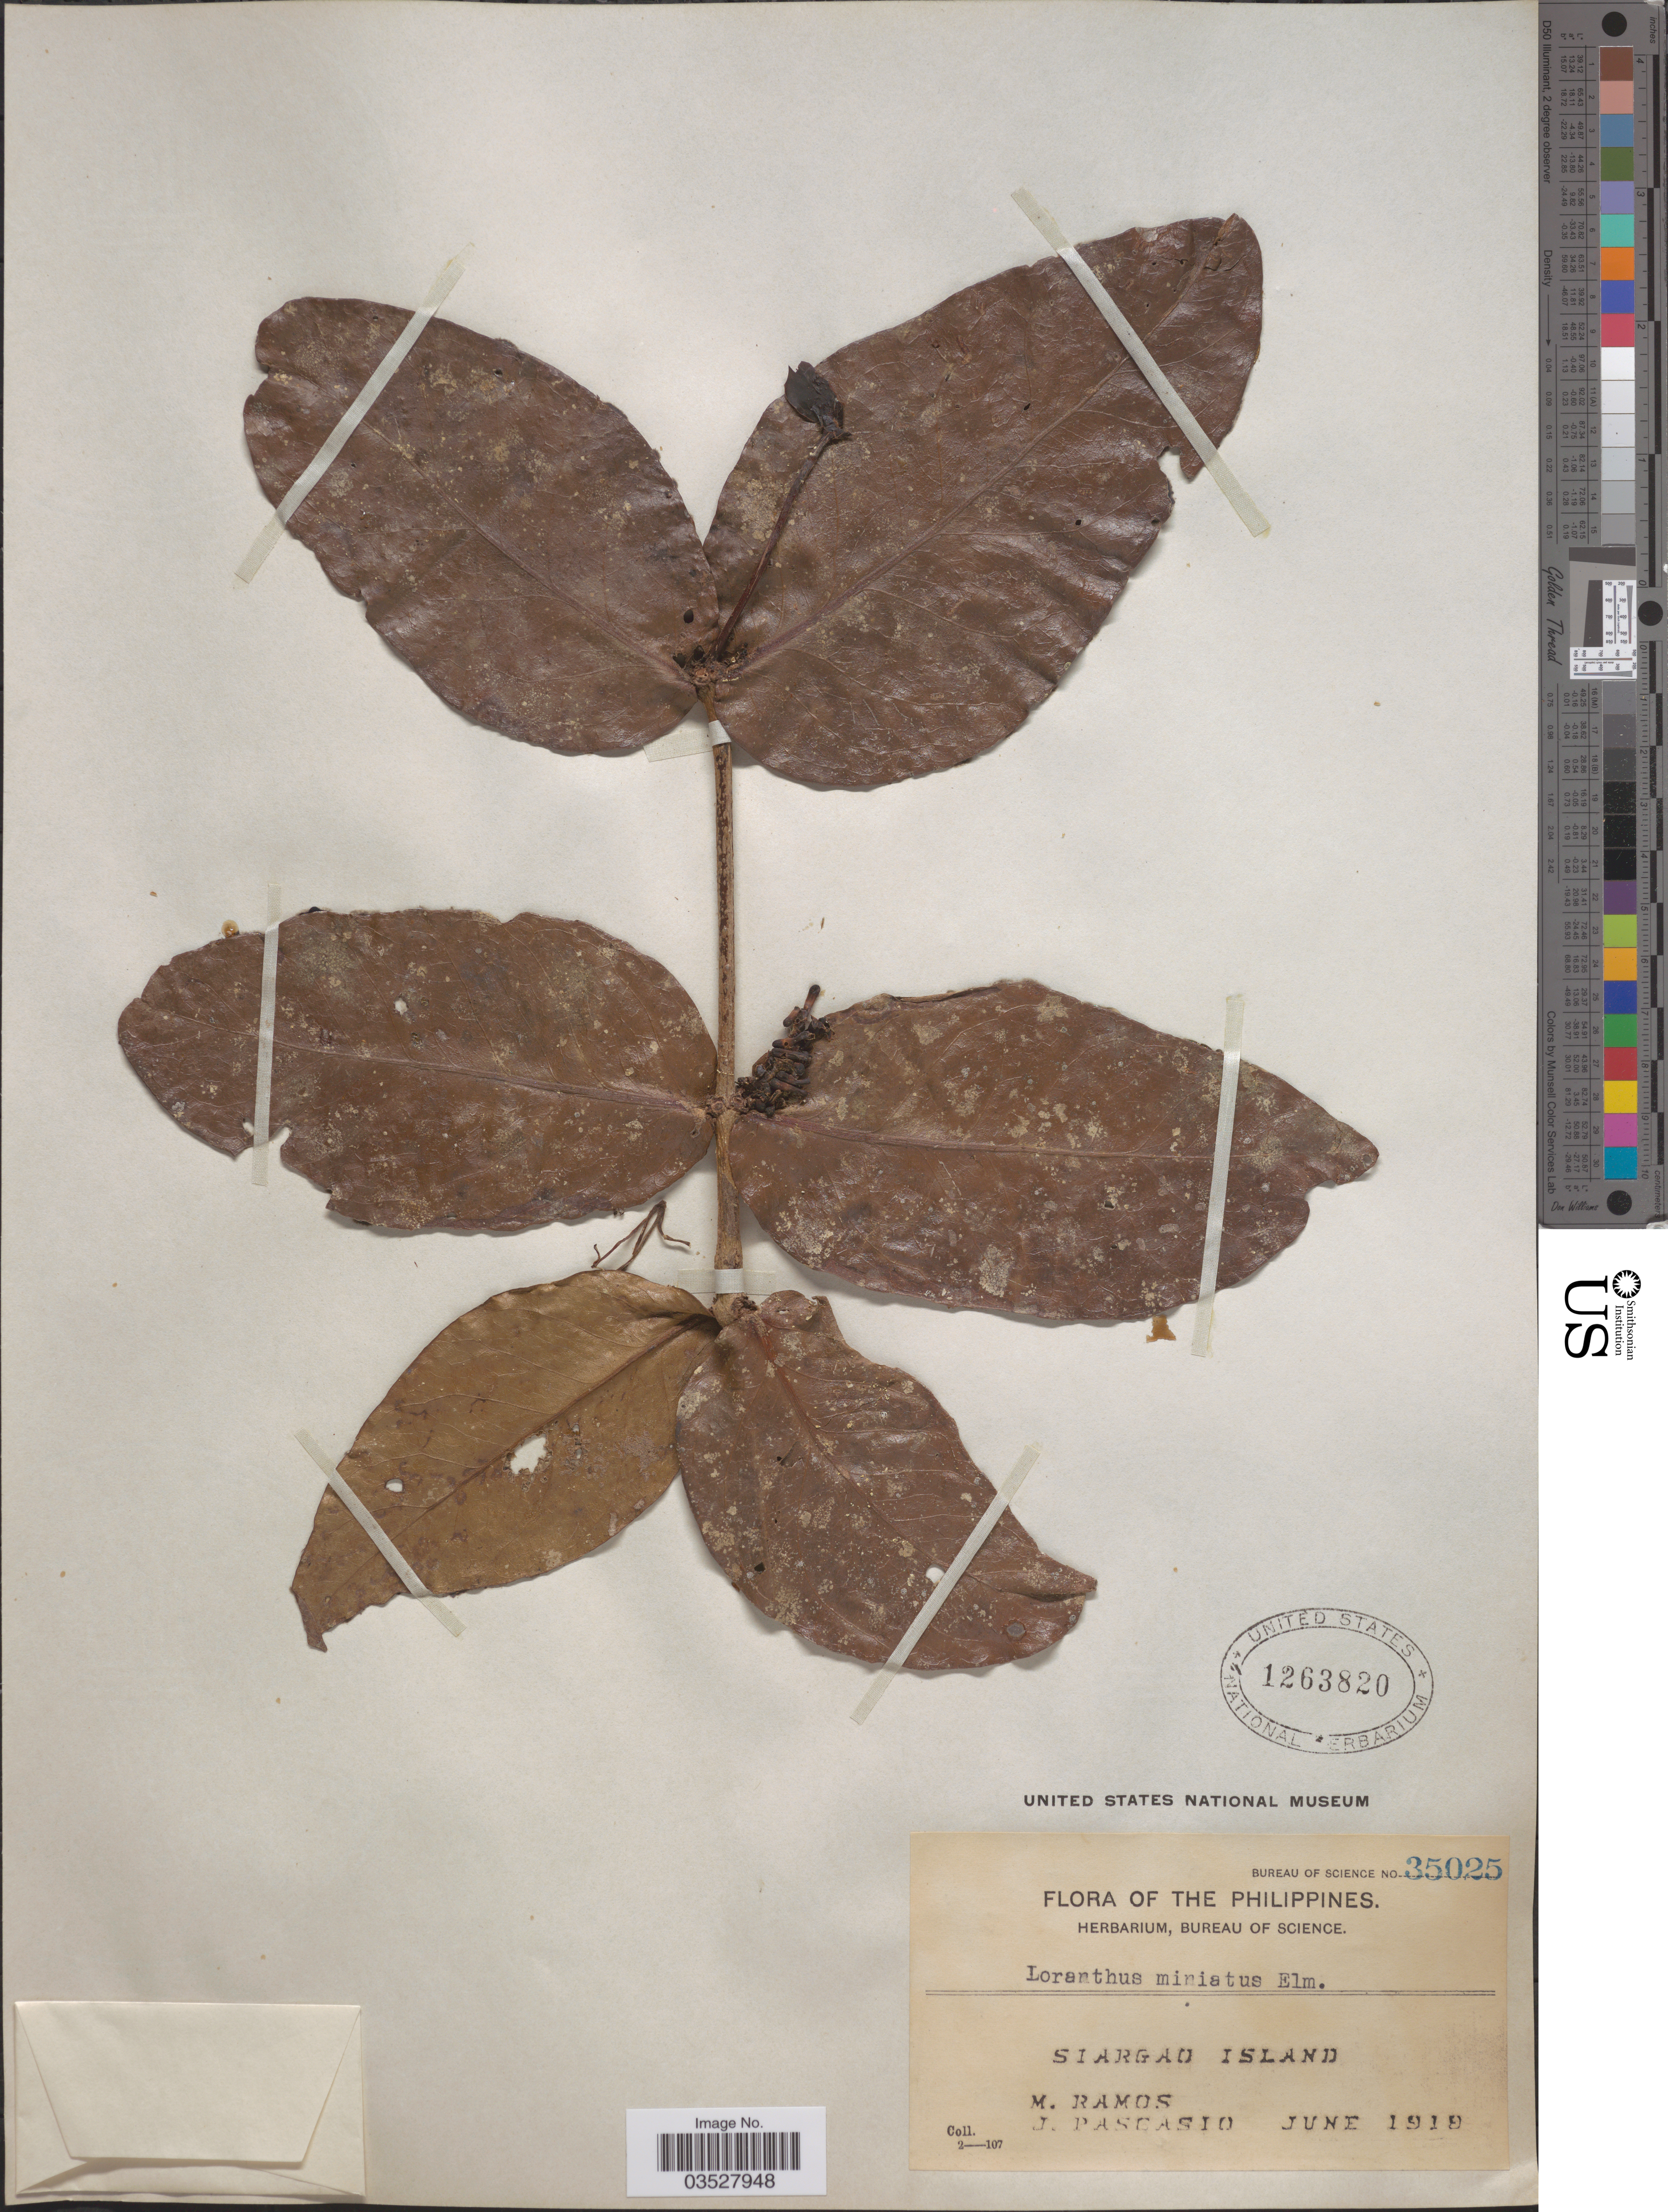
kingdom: Plantae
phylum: Tracheophyta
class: Magnoliopsida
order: Santalales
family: Loranthaceae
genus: Decaisnina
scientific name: Decaisnina miniata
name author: (Danser) Barlow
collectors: M. Ramos & J. Pascasio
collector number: Bureau of Science 35025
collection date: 1919-06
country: Philippines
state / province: Caraga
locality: Siargao Island.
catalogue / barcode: US 1263820